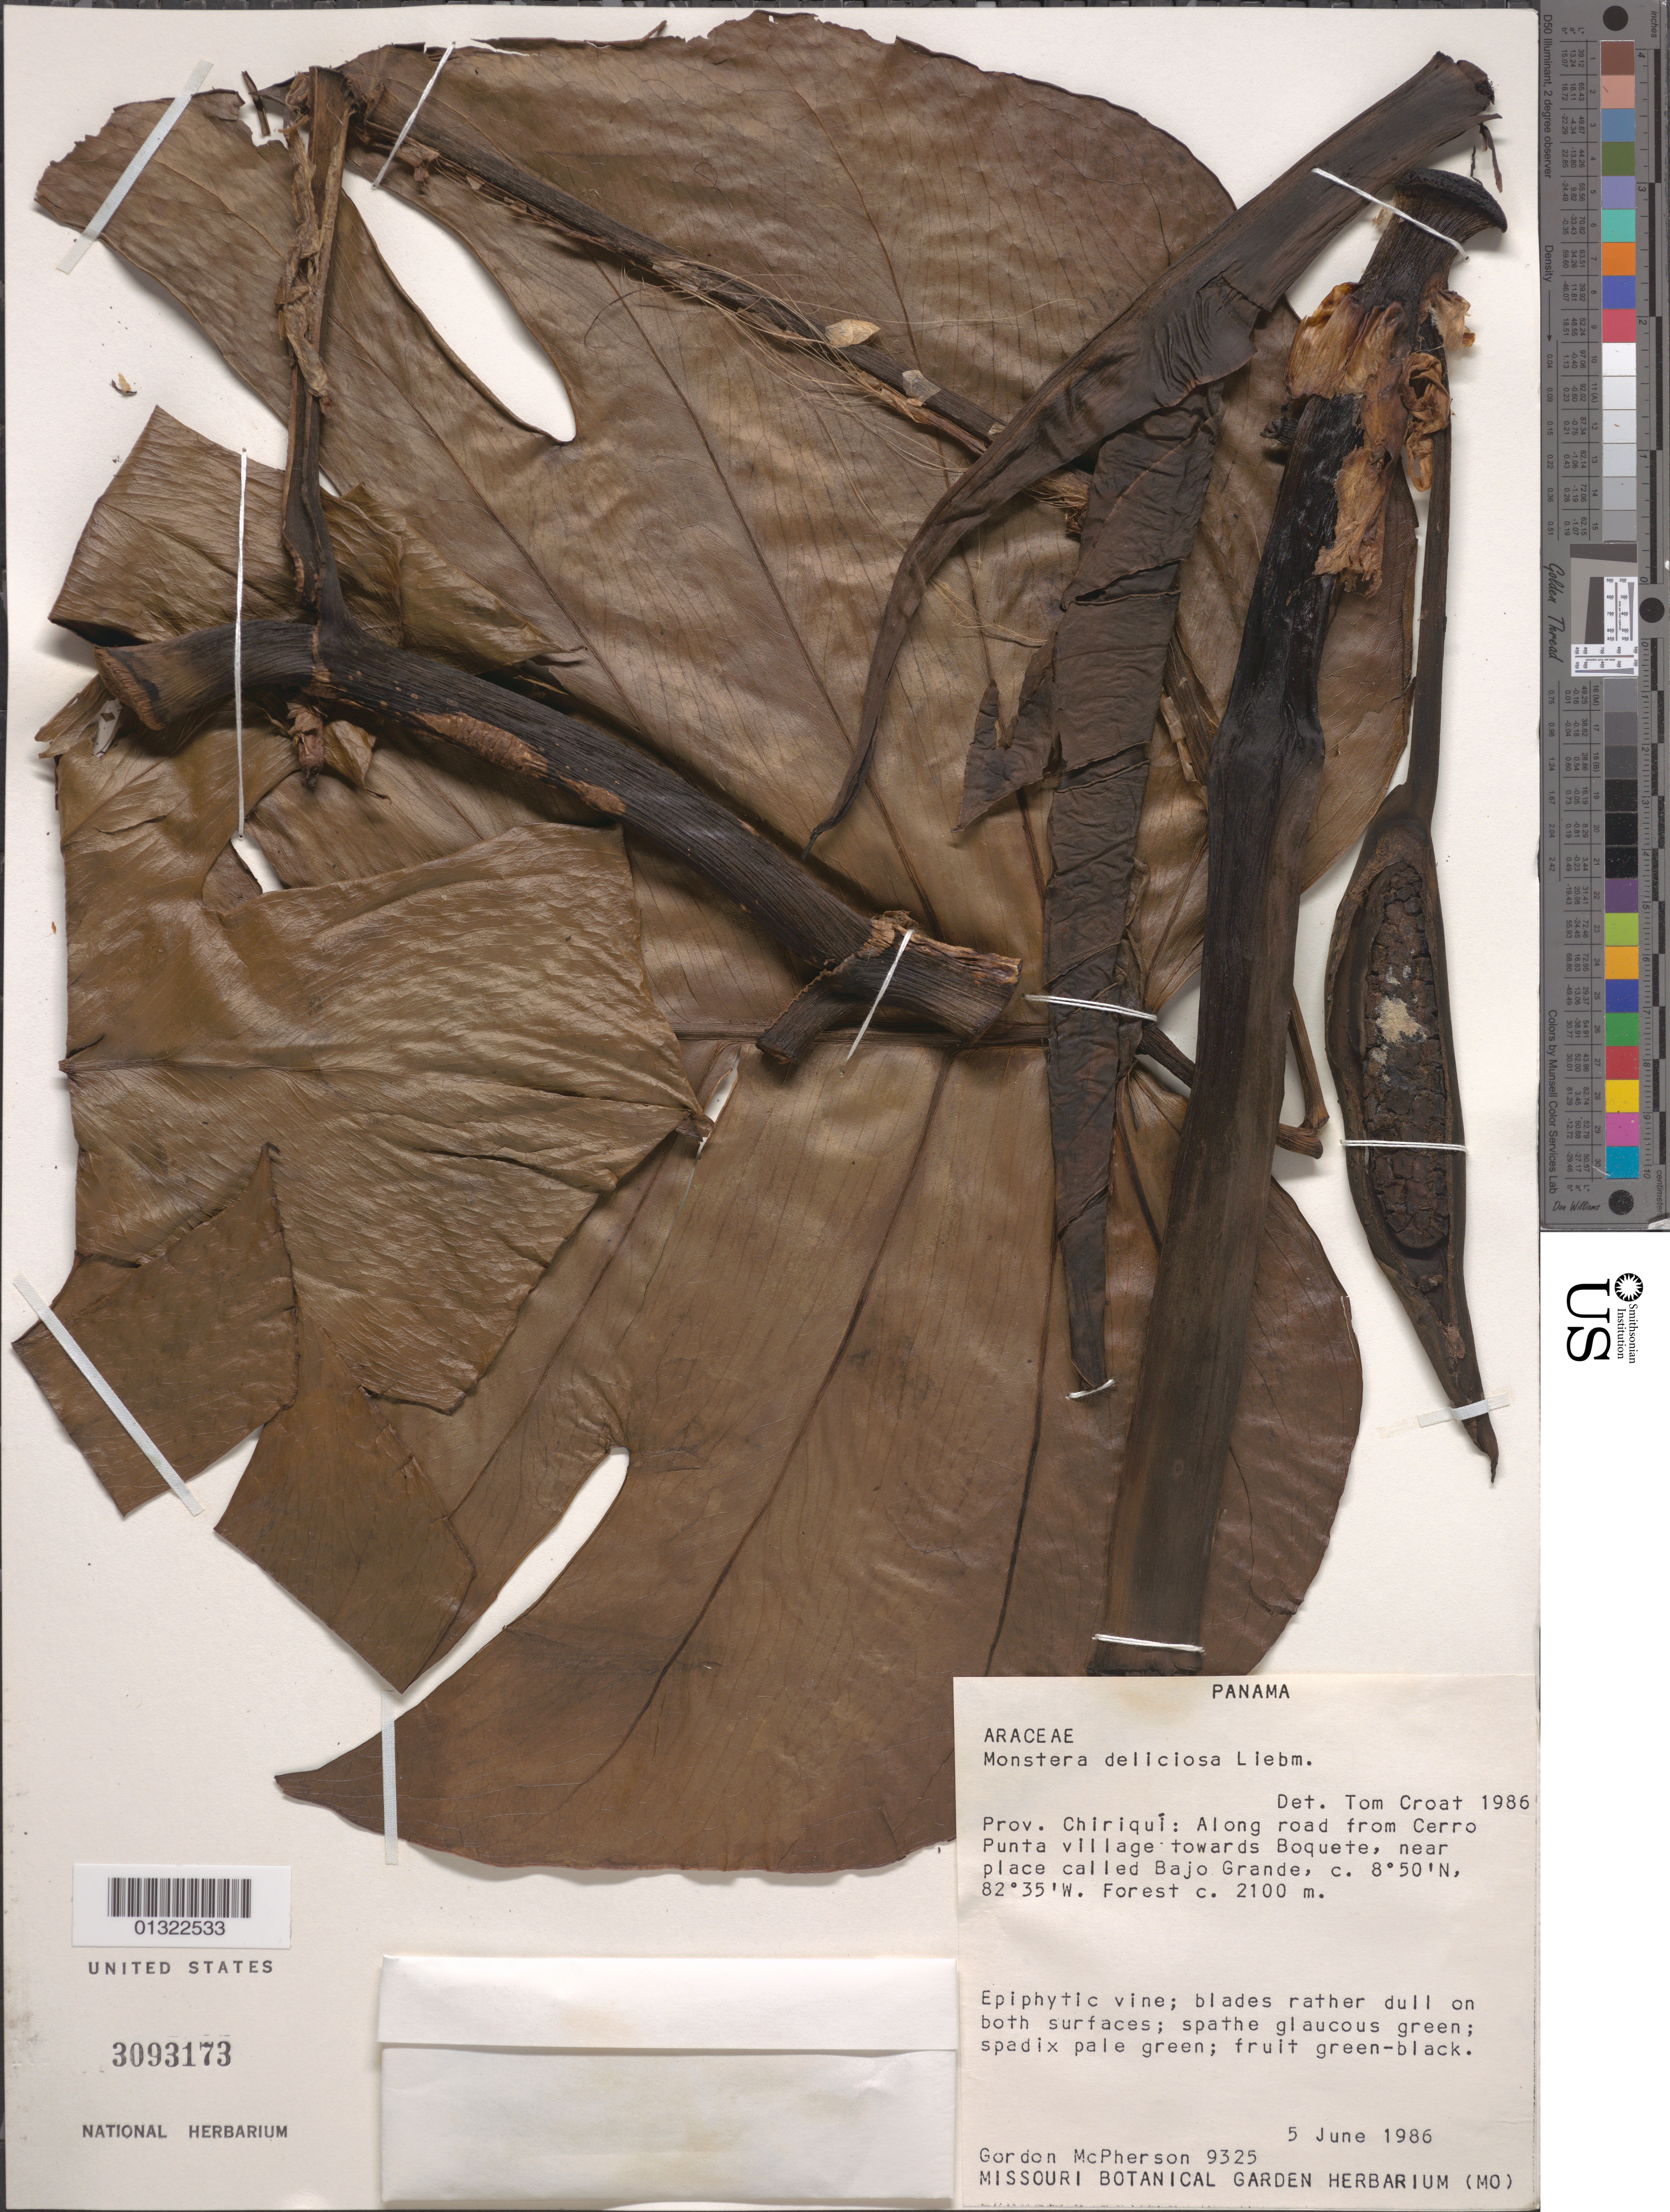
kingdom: Plantae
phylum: Tracheophyta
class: Liliopsida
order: Alismatales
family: Araceae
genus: Monstera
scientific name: Monstera deliciosa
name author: Liebm.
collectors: G. D. McPherson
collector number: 9325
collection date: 1986-06-05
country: Panama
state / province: Chiriqui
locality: Along road from Cerro Punto village towards Boquete, near place called Bajo Grande.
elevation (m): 2100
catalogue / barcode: US 3093173